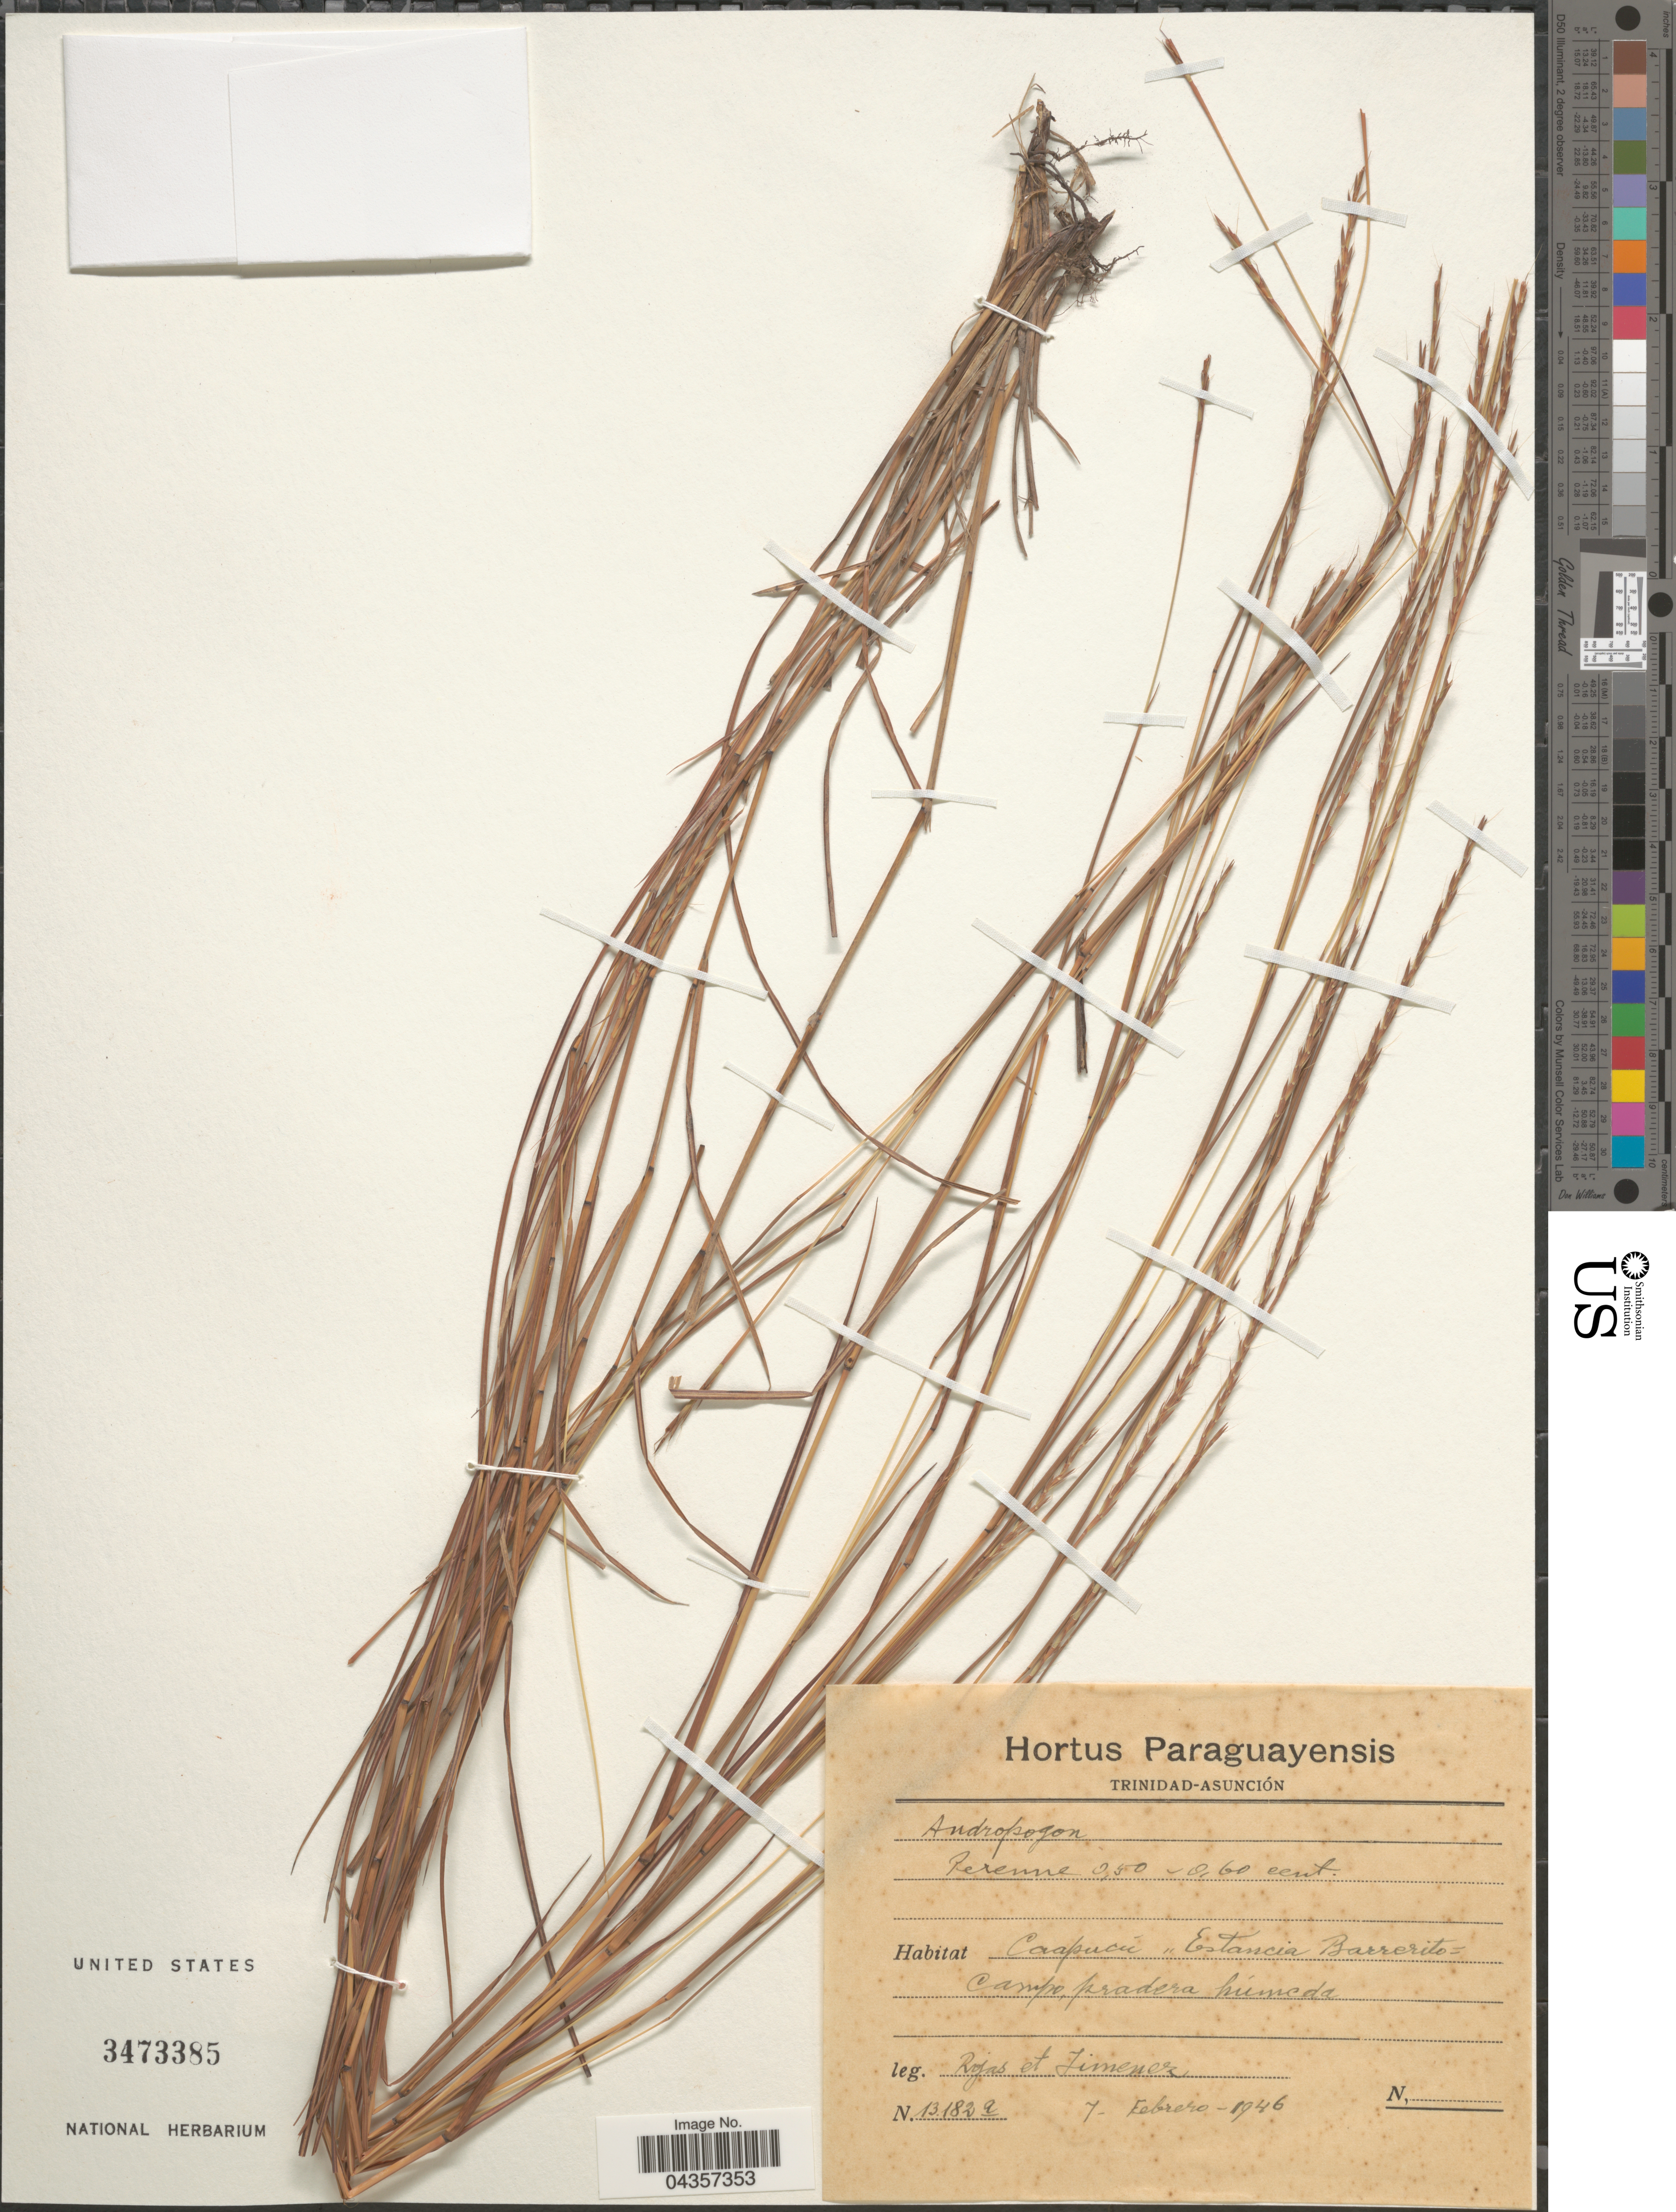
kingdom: Plantae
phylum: Tracheophyta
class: Liliopsida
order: Poales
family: Poaceae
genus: Schizachyrium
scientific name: Schizachyrium sp.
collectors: Rojas, -- & Jimenez, --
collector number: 13182a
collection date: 1946-02-07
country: Paraguay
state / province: Asuncion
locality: Trinidad. Caapucú "Estancia Barrerito". Campo, pradera húmeda.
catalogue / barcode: US 3473385